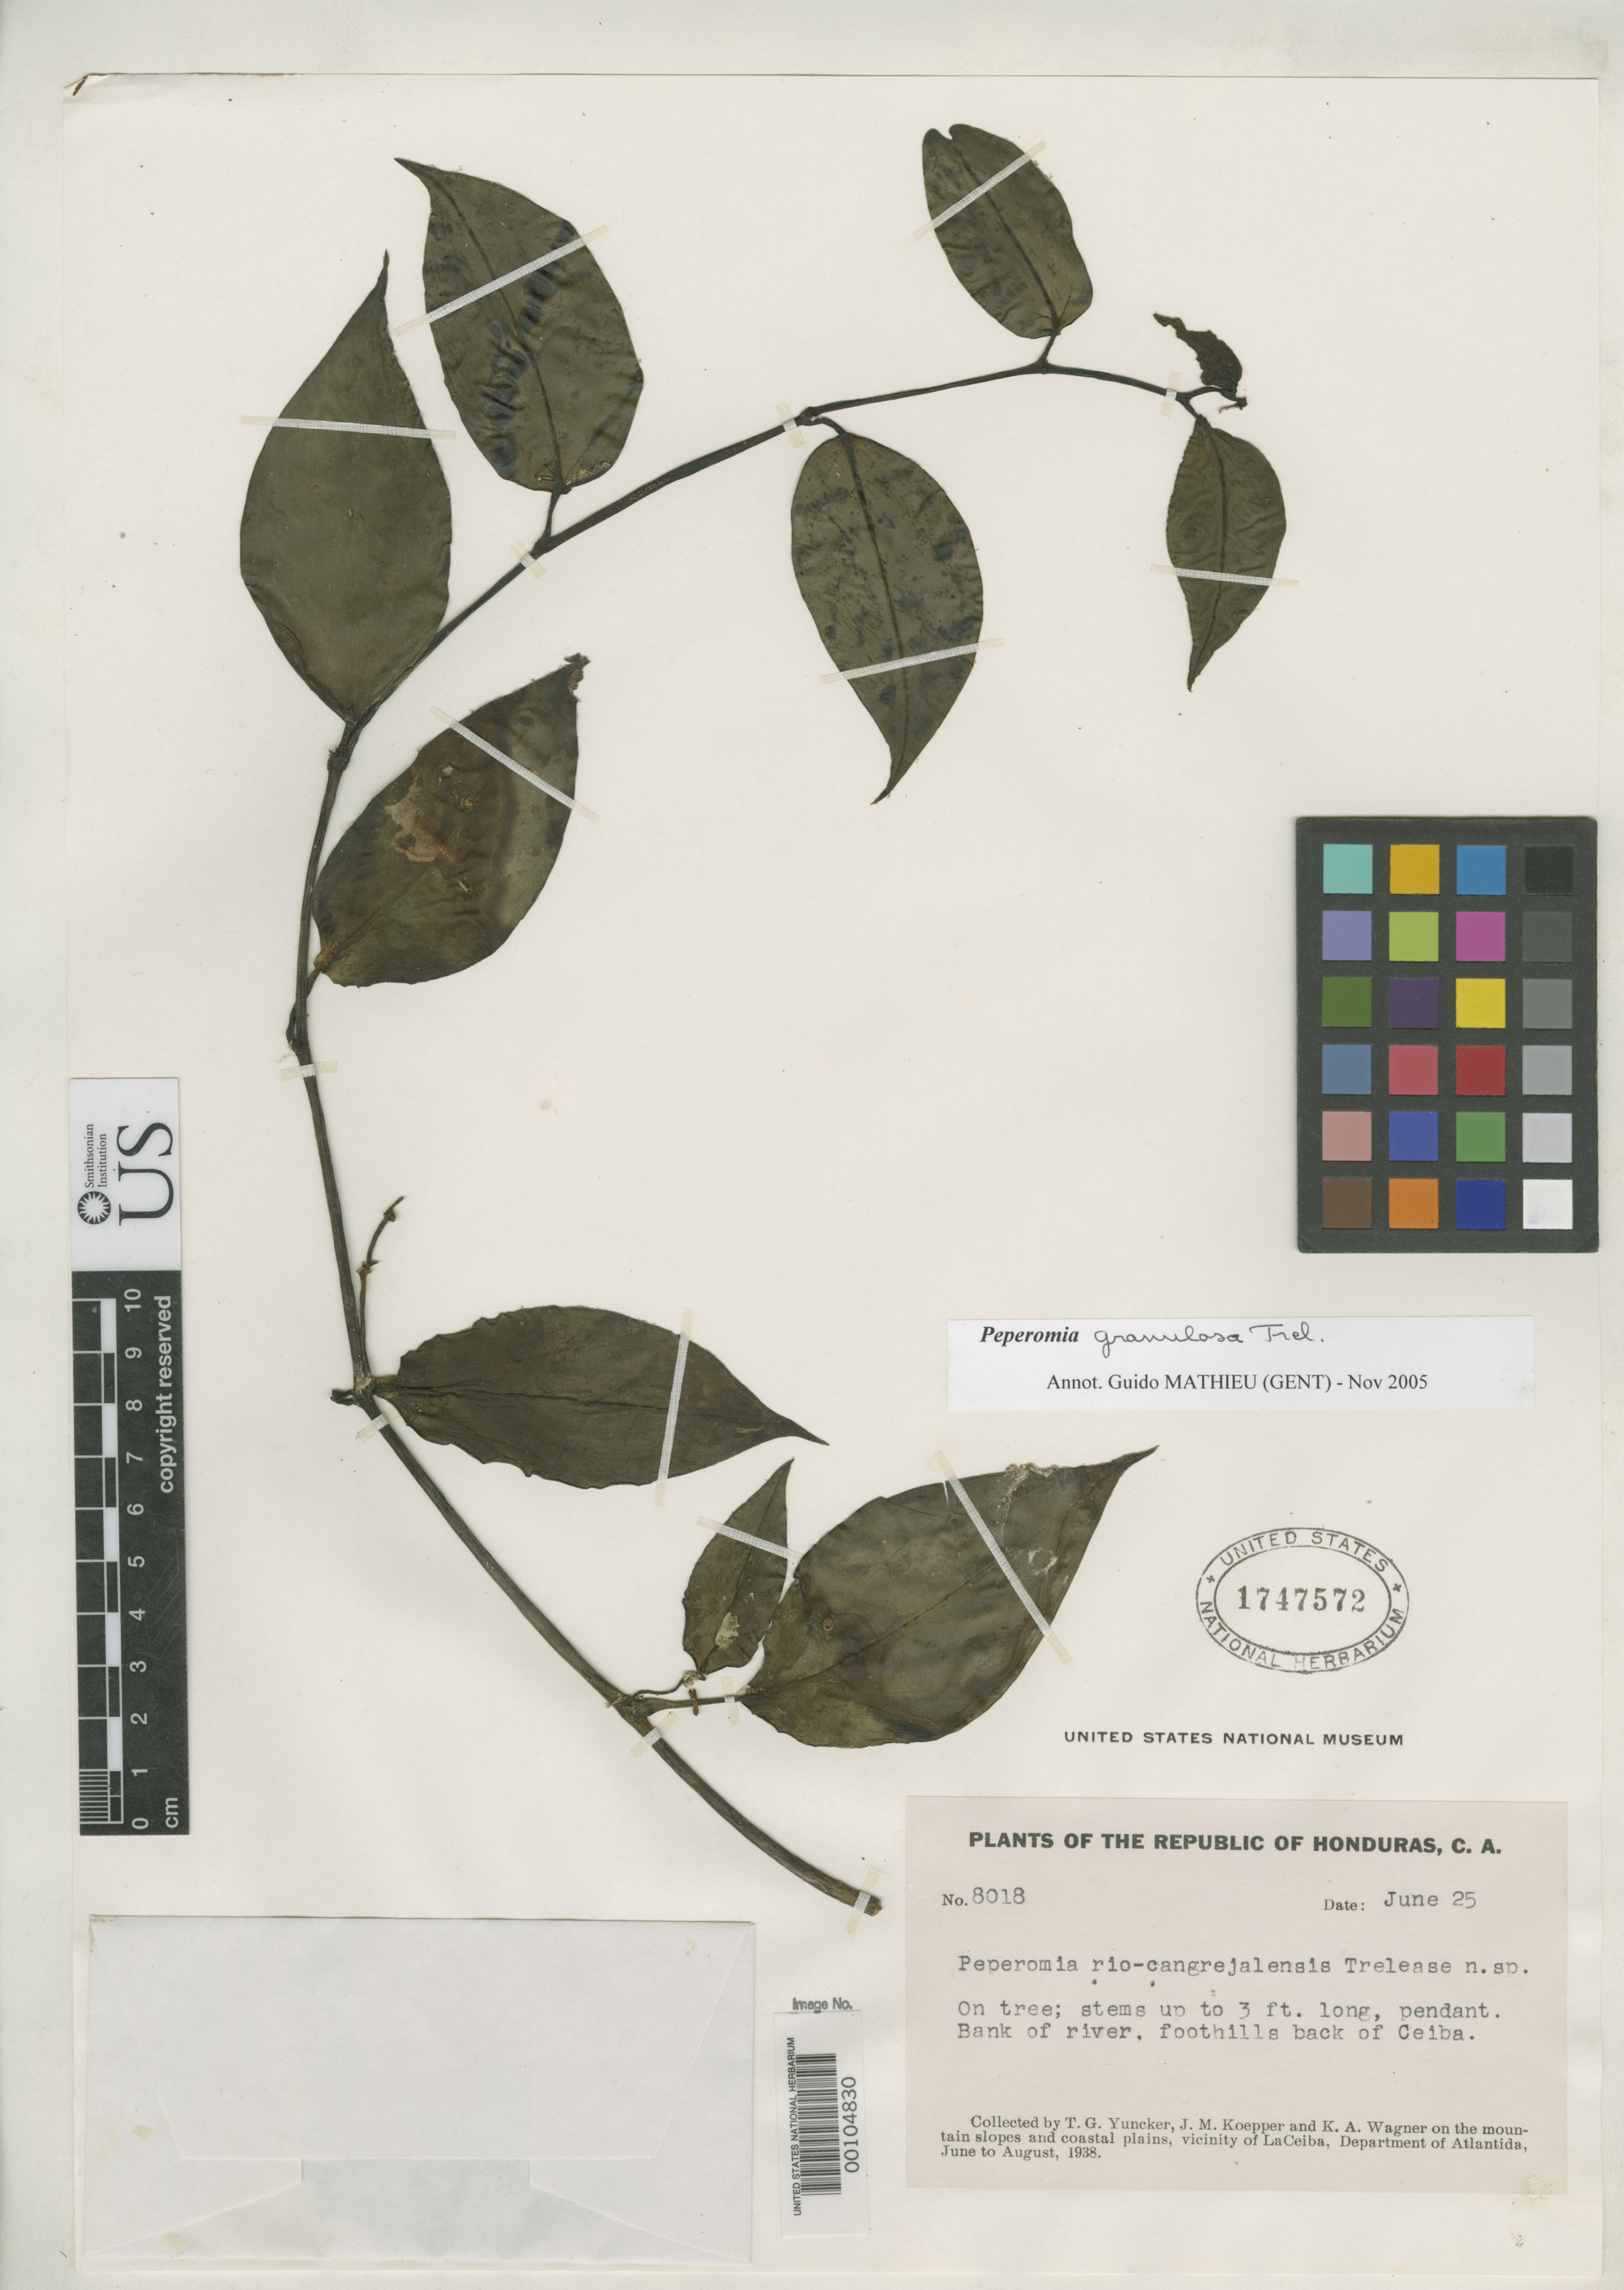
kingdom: Plantae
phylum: Tracheophyta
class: Magnoliopsida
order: Piperales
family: Piperaceae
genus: Peperomia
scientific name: Peperomia rio-cangrejalensis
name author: Trel. in Yunck.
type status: Isotype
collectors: T. G. Yuncker, J. M. Koepper & K. A. Wagner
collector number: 8018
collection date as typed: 25 Jun 1938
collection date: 1938-06-25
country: Honduras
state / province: Atlántida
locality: La Ceiba, Rio Cangrejal.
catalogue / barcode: US 1747572